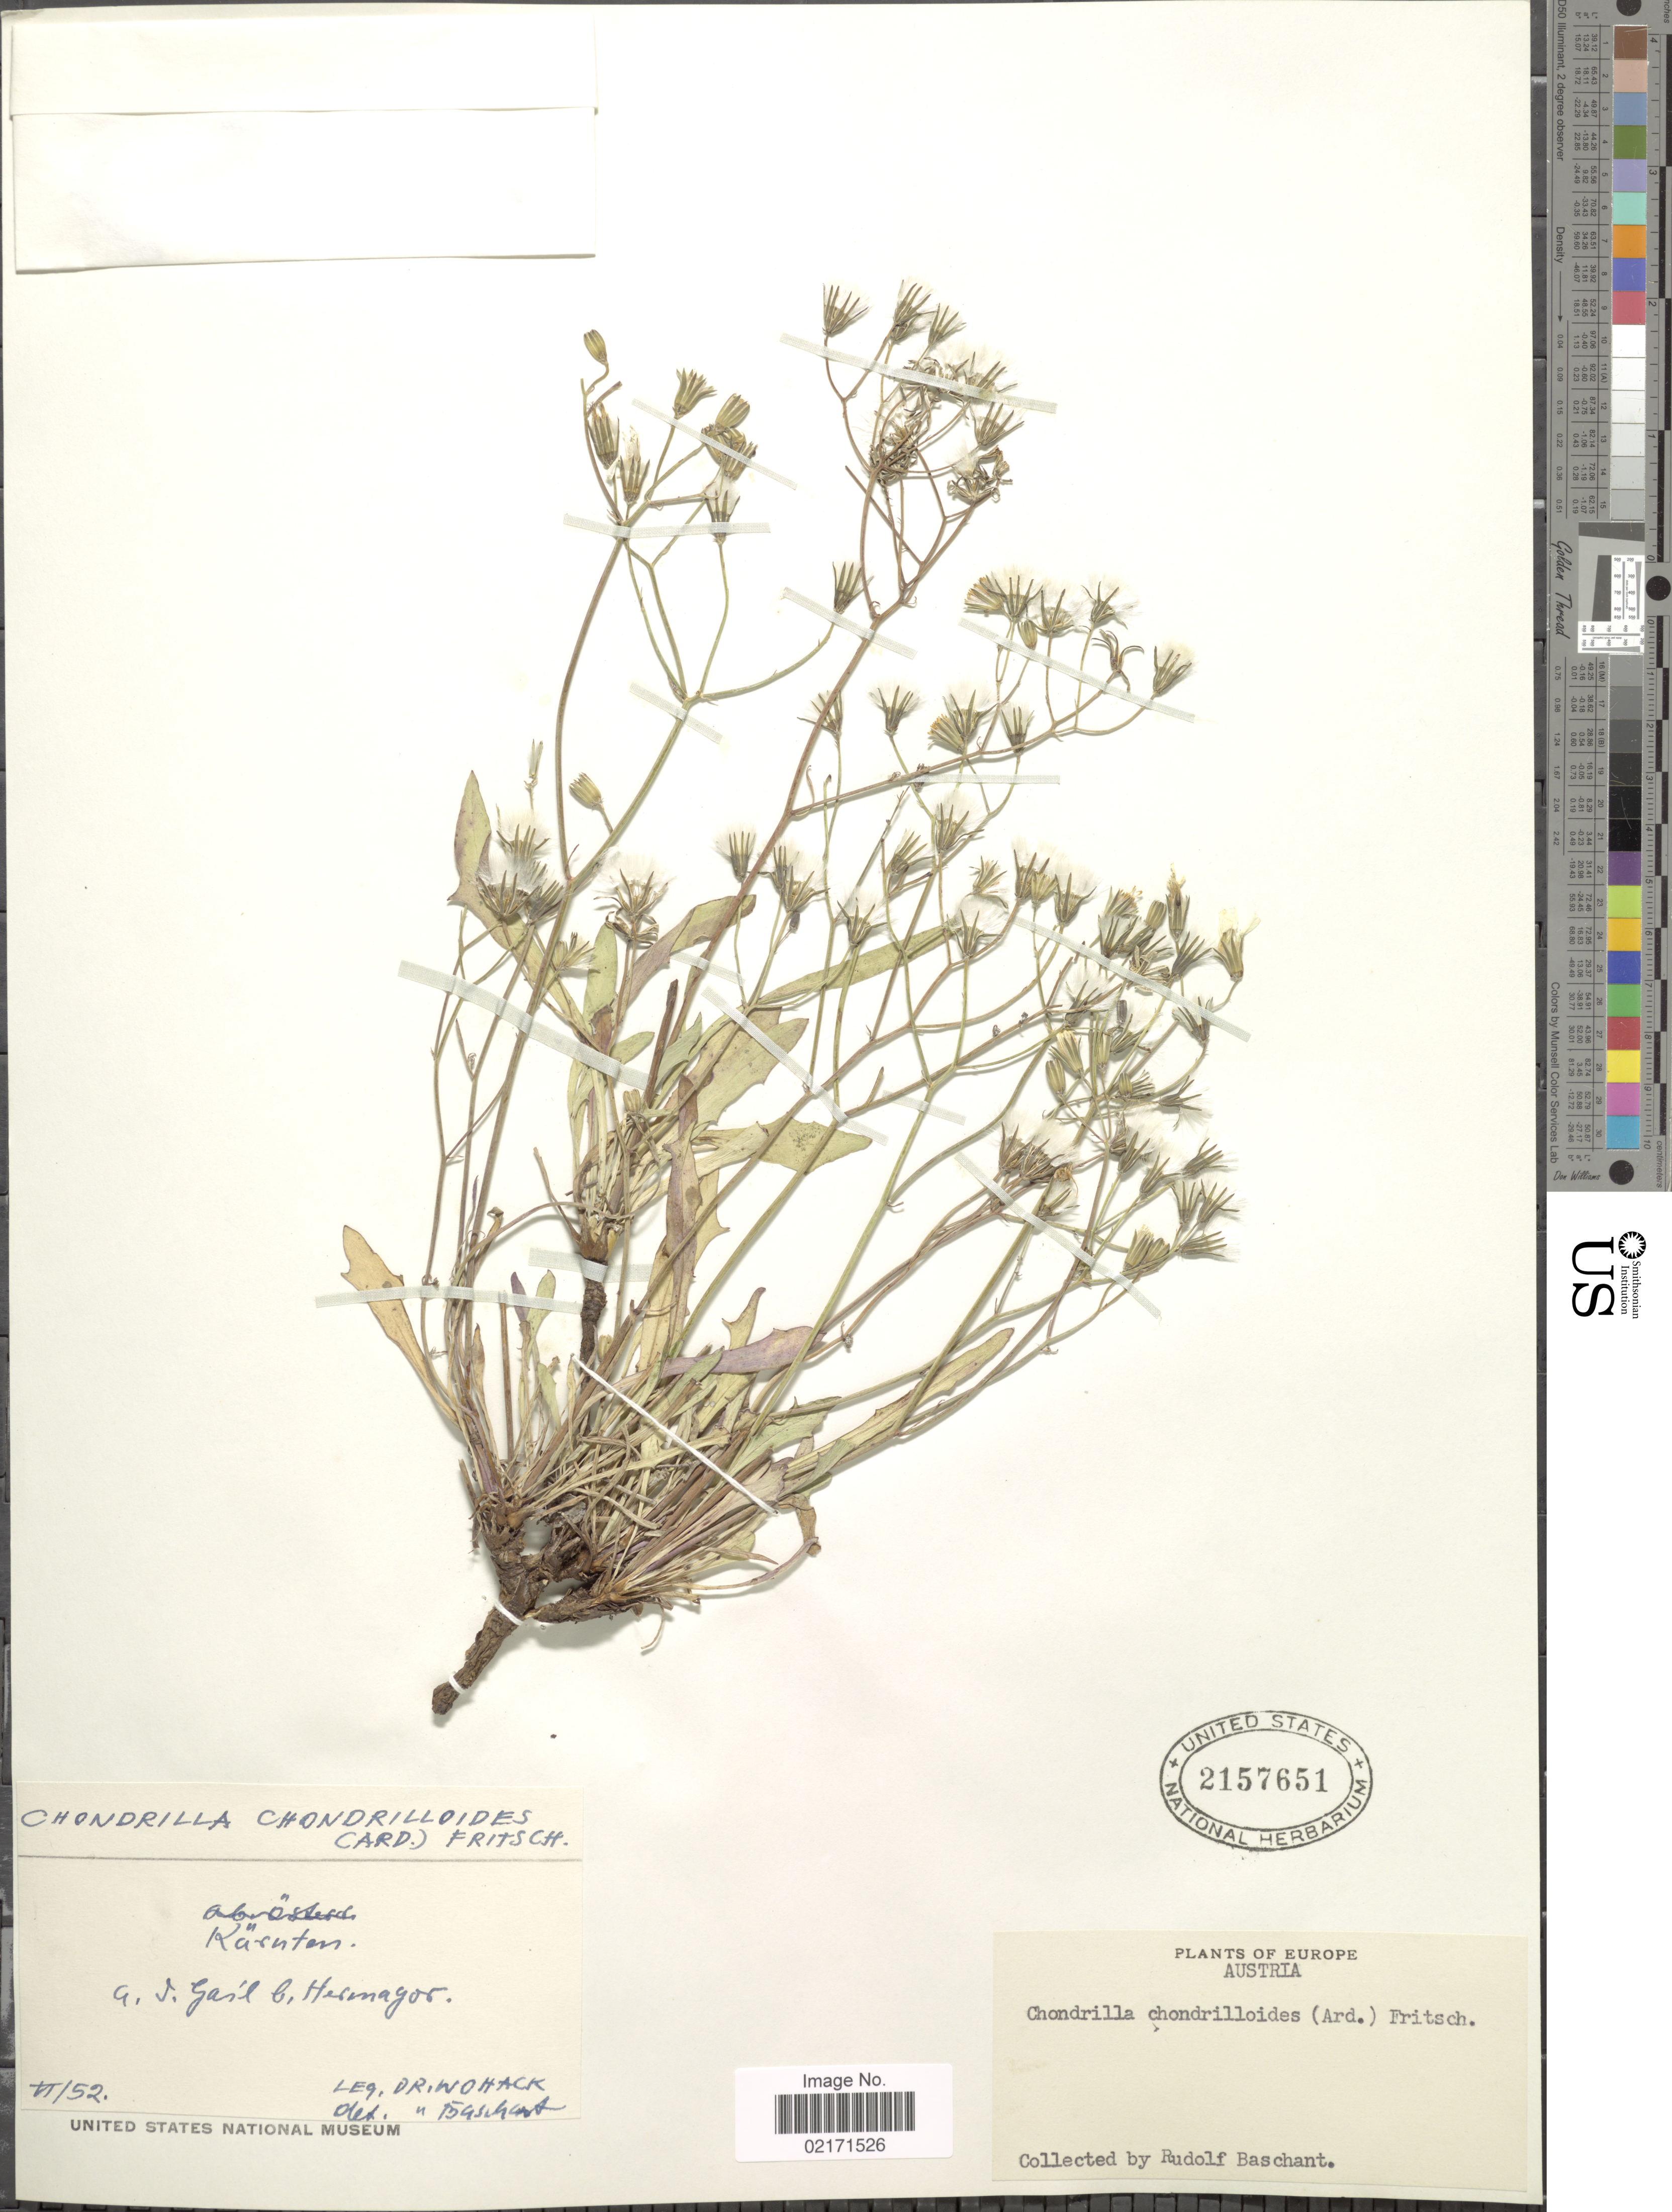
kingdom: Plantae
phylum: Tracheophyta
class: Magnoliopsida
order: Asterales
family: Asteraceae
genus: Chondrilla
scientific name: Chondrilla chondrilloides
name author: (Ard.) H. Karst.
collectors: R. Baschant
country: Austria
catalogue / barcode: US 2157651-2